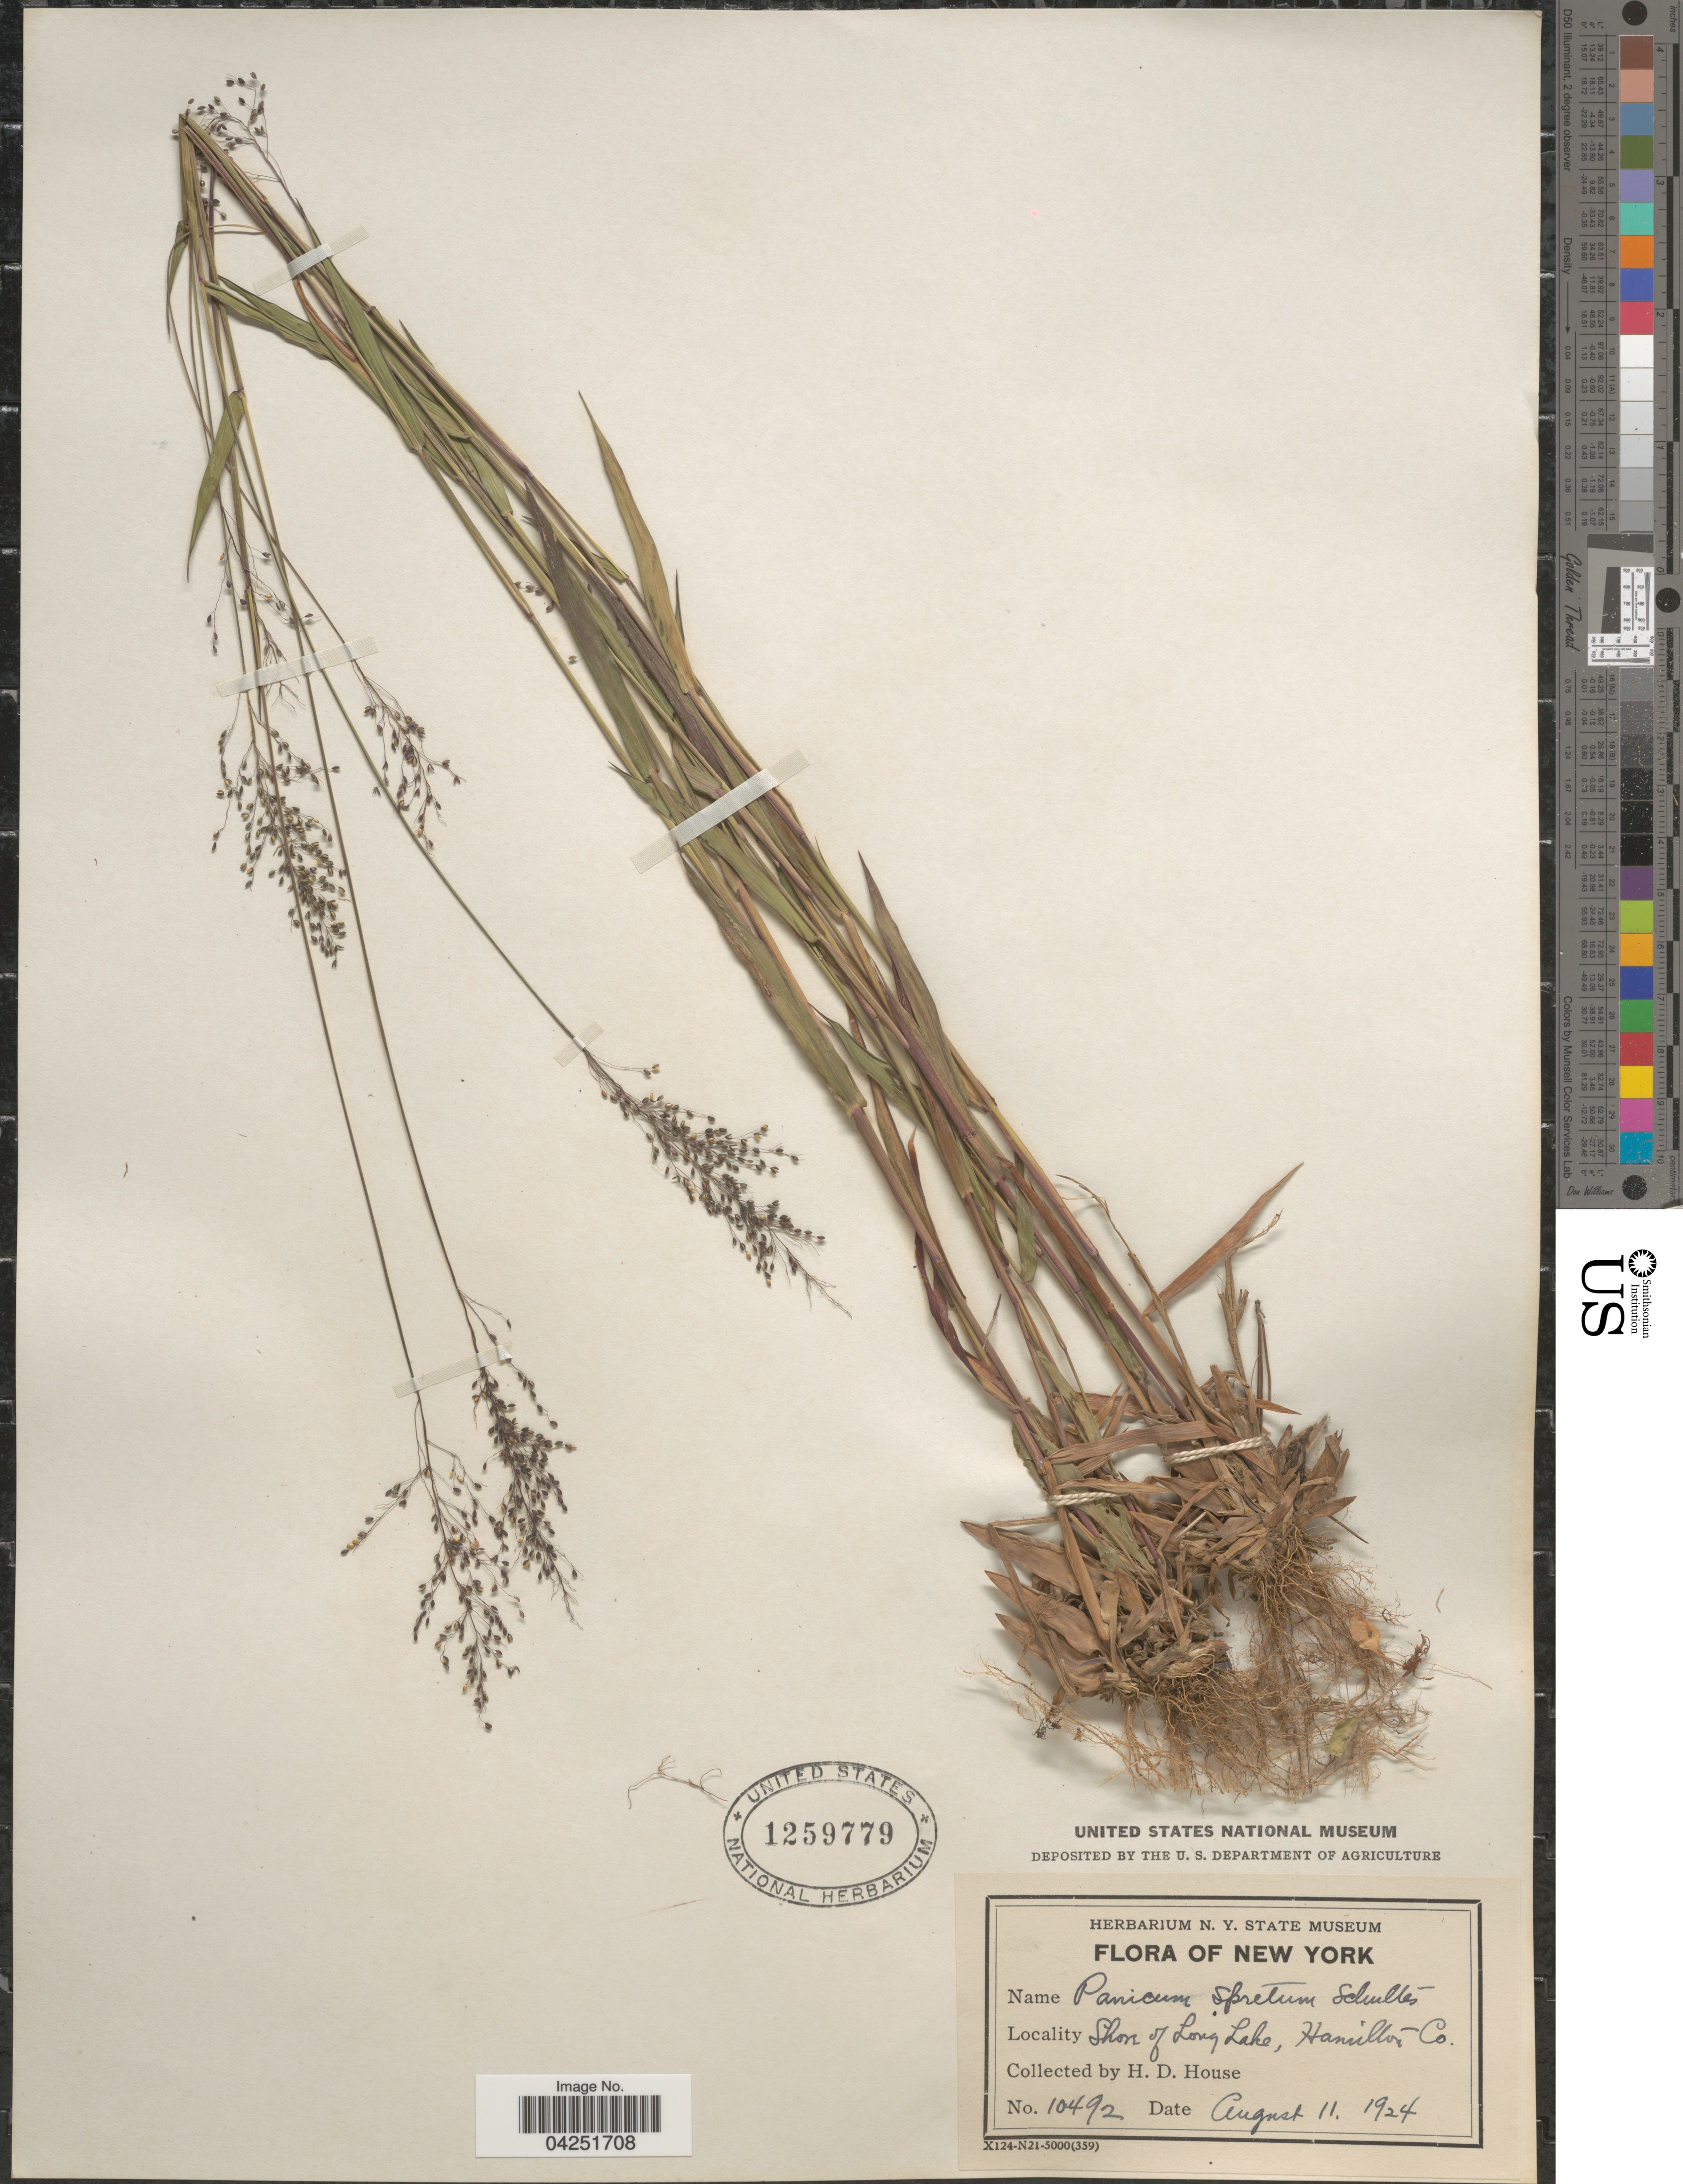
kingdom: Plantae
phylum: Tracheophyta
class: Liliopsida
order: Poales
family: Poaceae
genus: Dichanthelium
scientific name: Dichanthelium acuminatum var. densiflorum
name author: (Rand & Redfield) Gould & C.A. Clark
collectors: H. D. House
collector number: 10492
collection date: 1924-08-11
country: United States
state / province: New York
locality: Shore of Long Lake, Hamilton Co.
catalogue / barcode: US 1259779